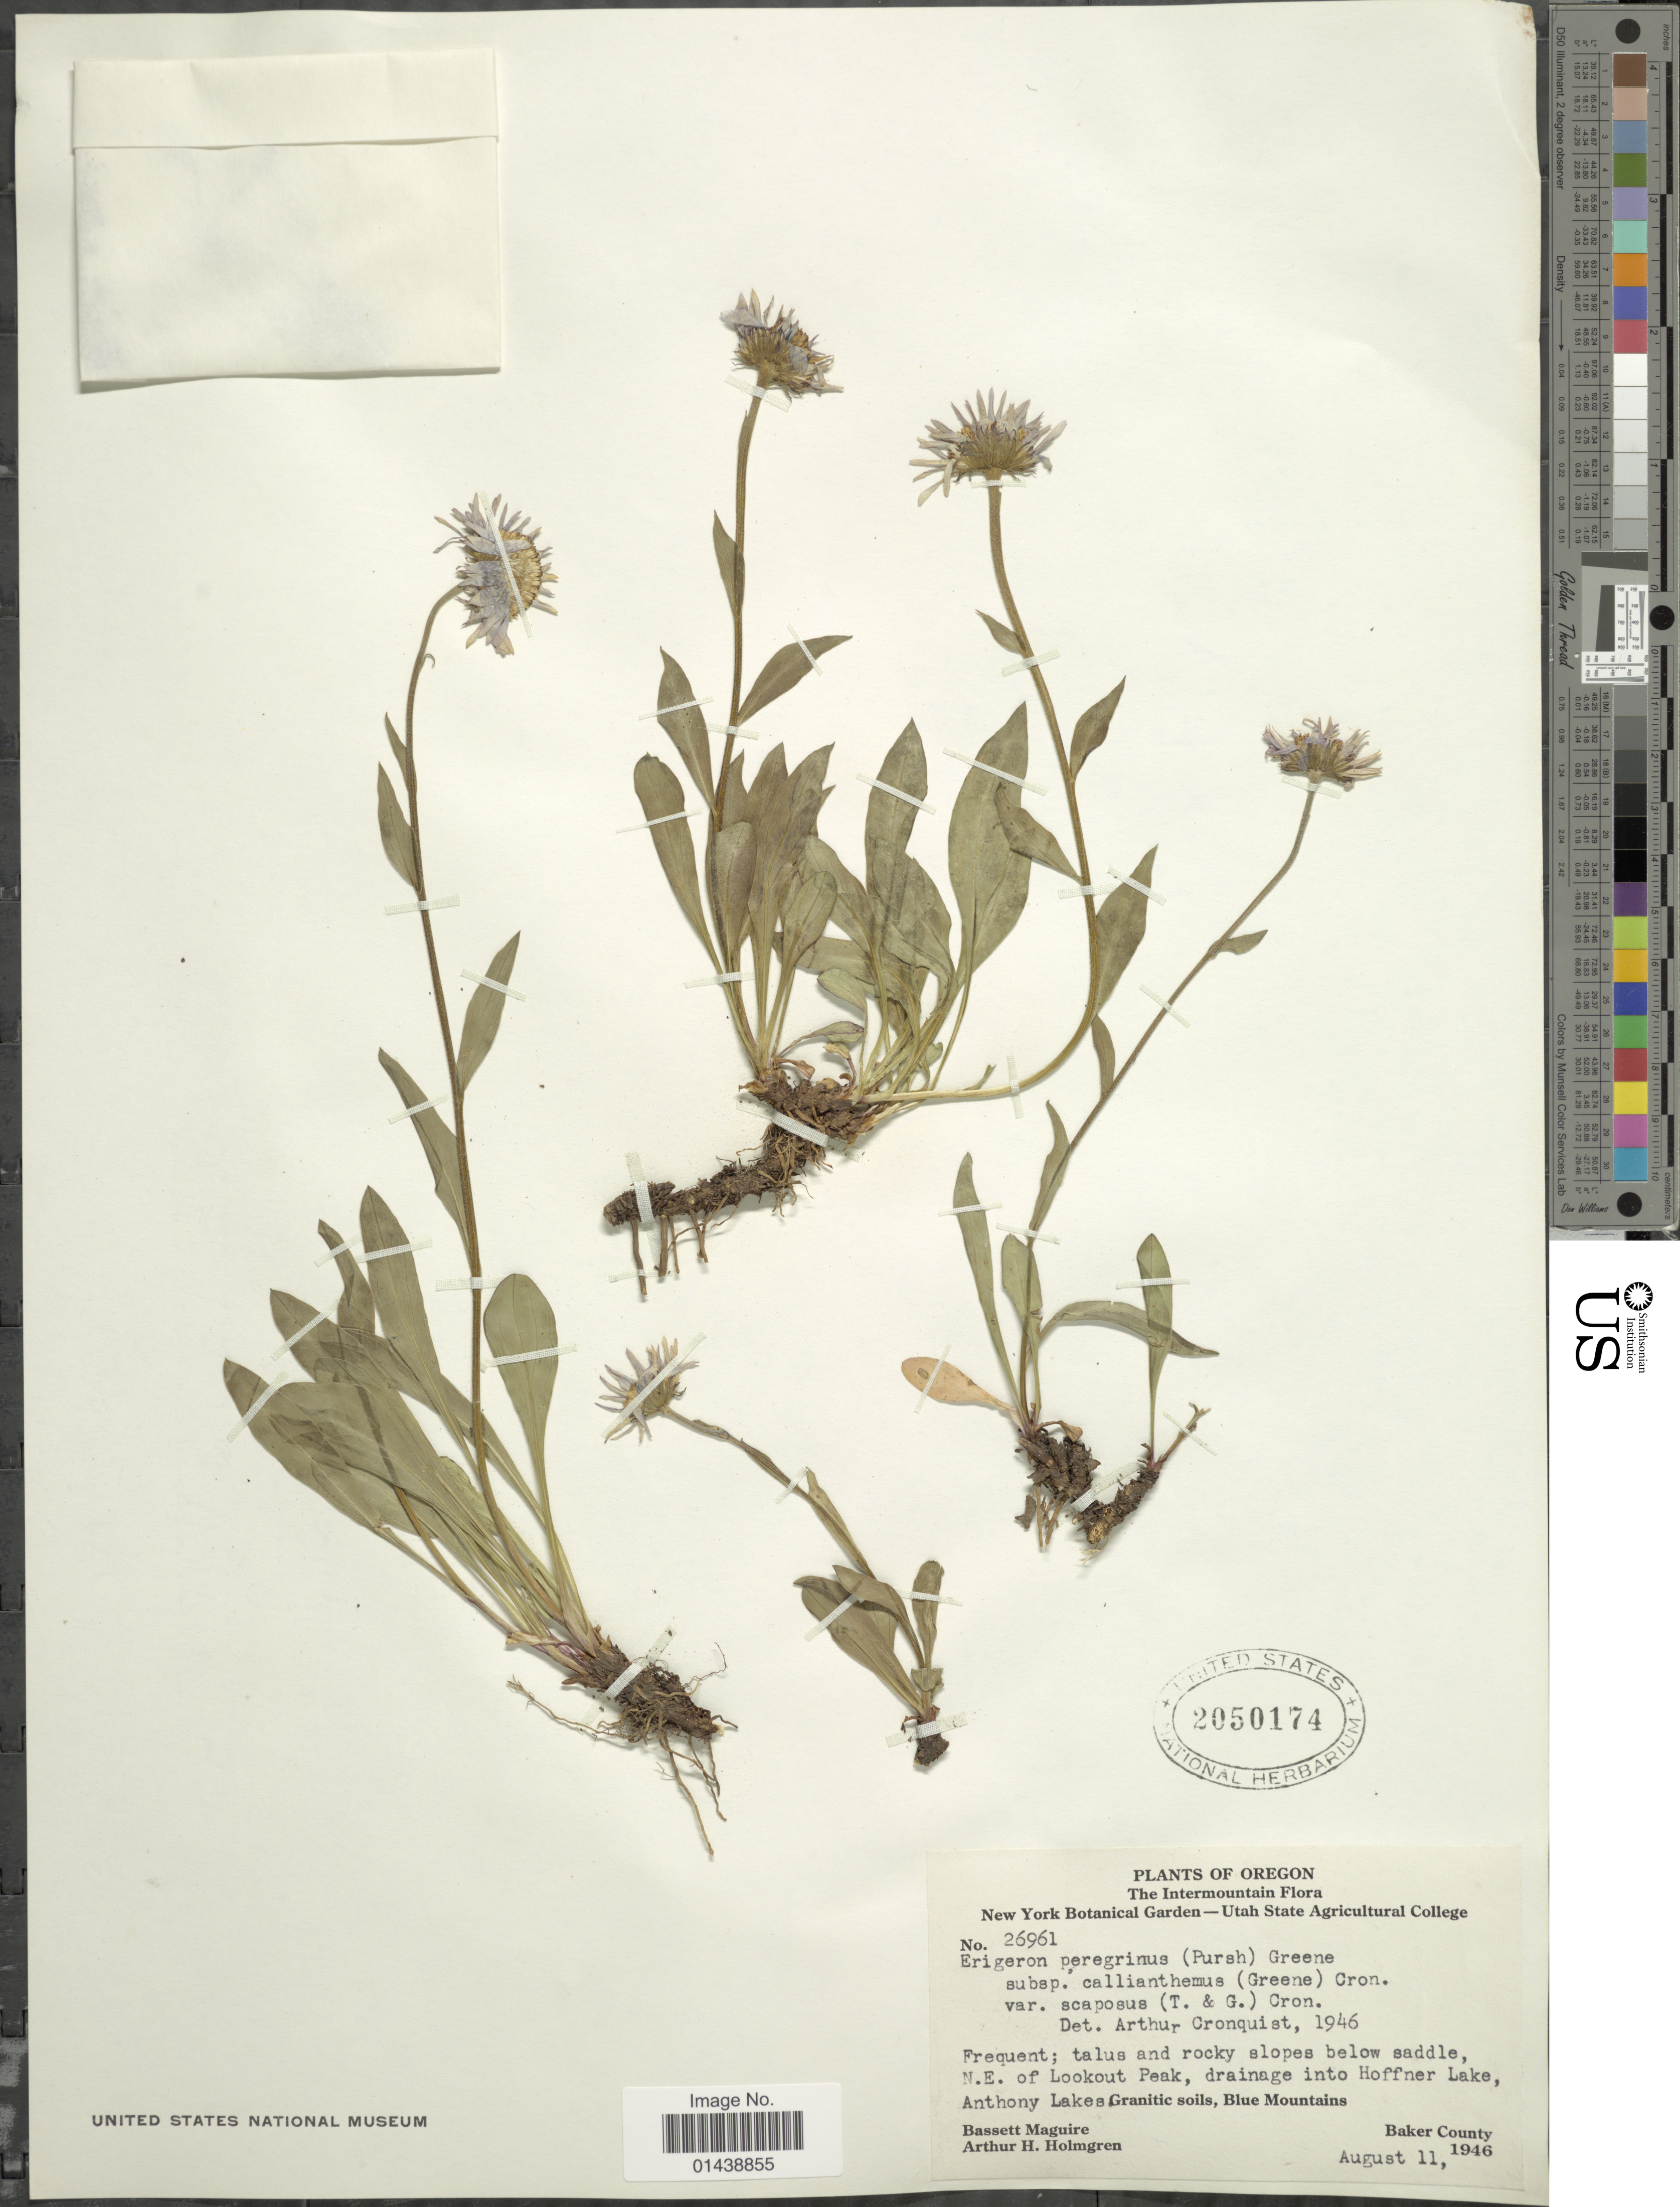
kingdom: Plantae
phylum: Tracheophyta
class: Magnoliopsida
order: Asterales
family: Asteraceae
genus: Erigeron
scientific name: Erigeron peregrinus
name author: (Banks ex Pursh) Greene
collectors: B. Maguire & A. H. Holmgren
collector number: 26961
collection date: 1946-08-11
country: United States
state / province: Oregon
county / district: Baker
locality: Intermountain. N.E. of Lookout Peak, drainage into Hoffner Lake, Anthony Lake. Blue Mountains. Baker County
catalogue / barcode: US 2050174